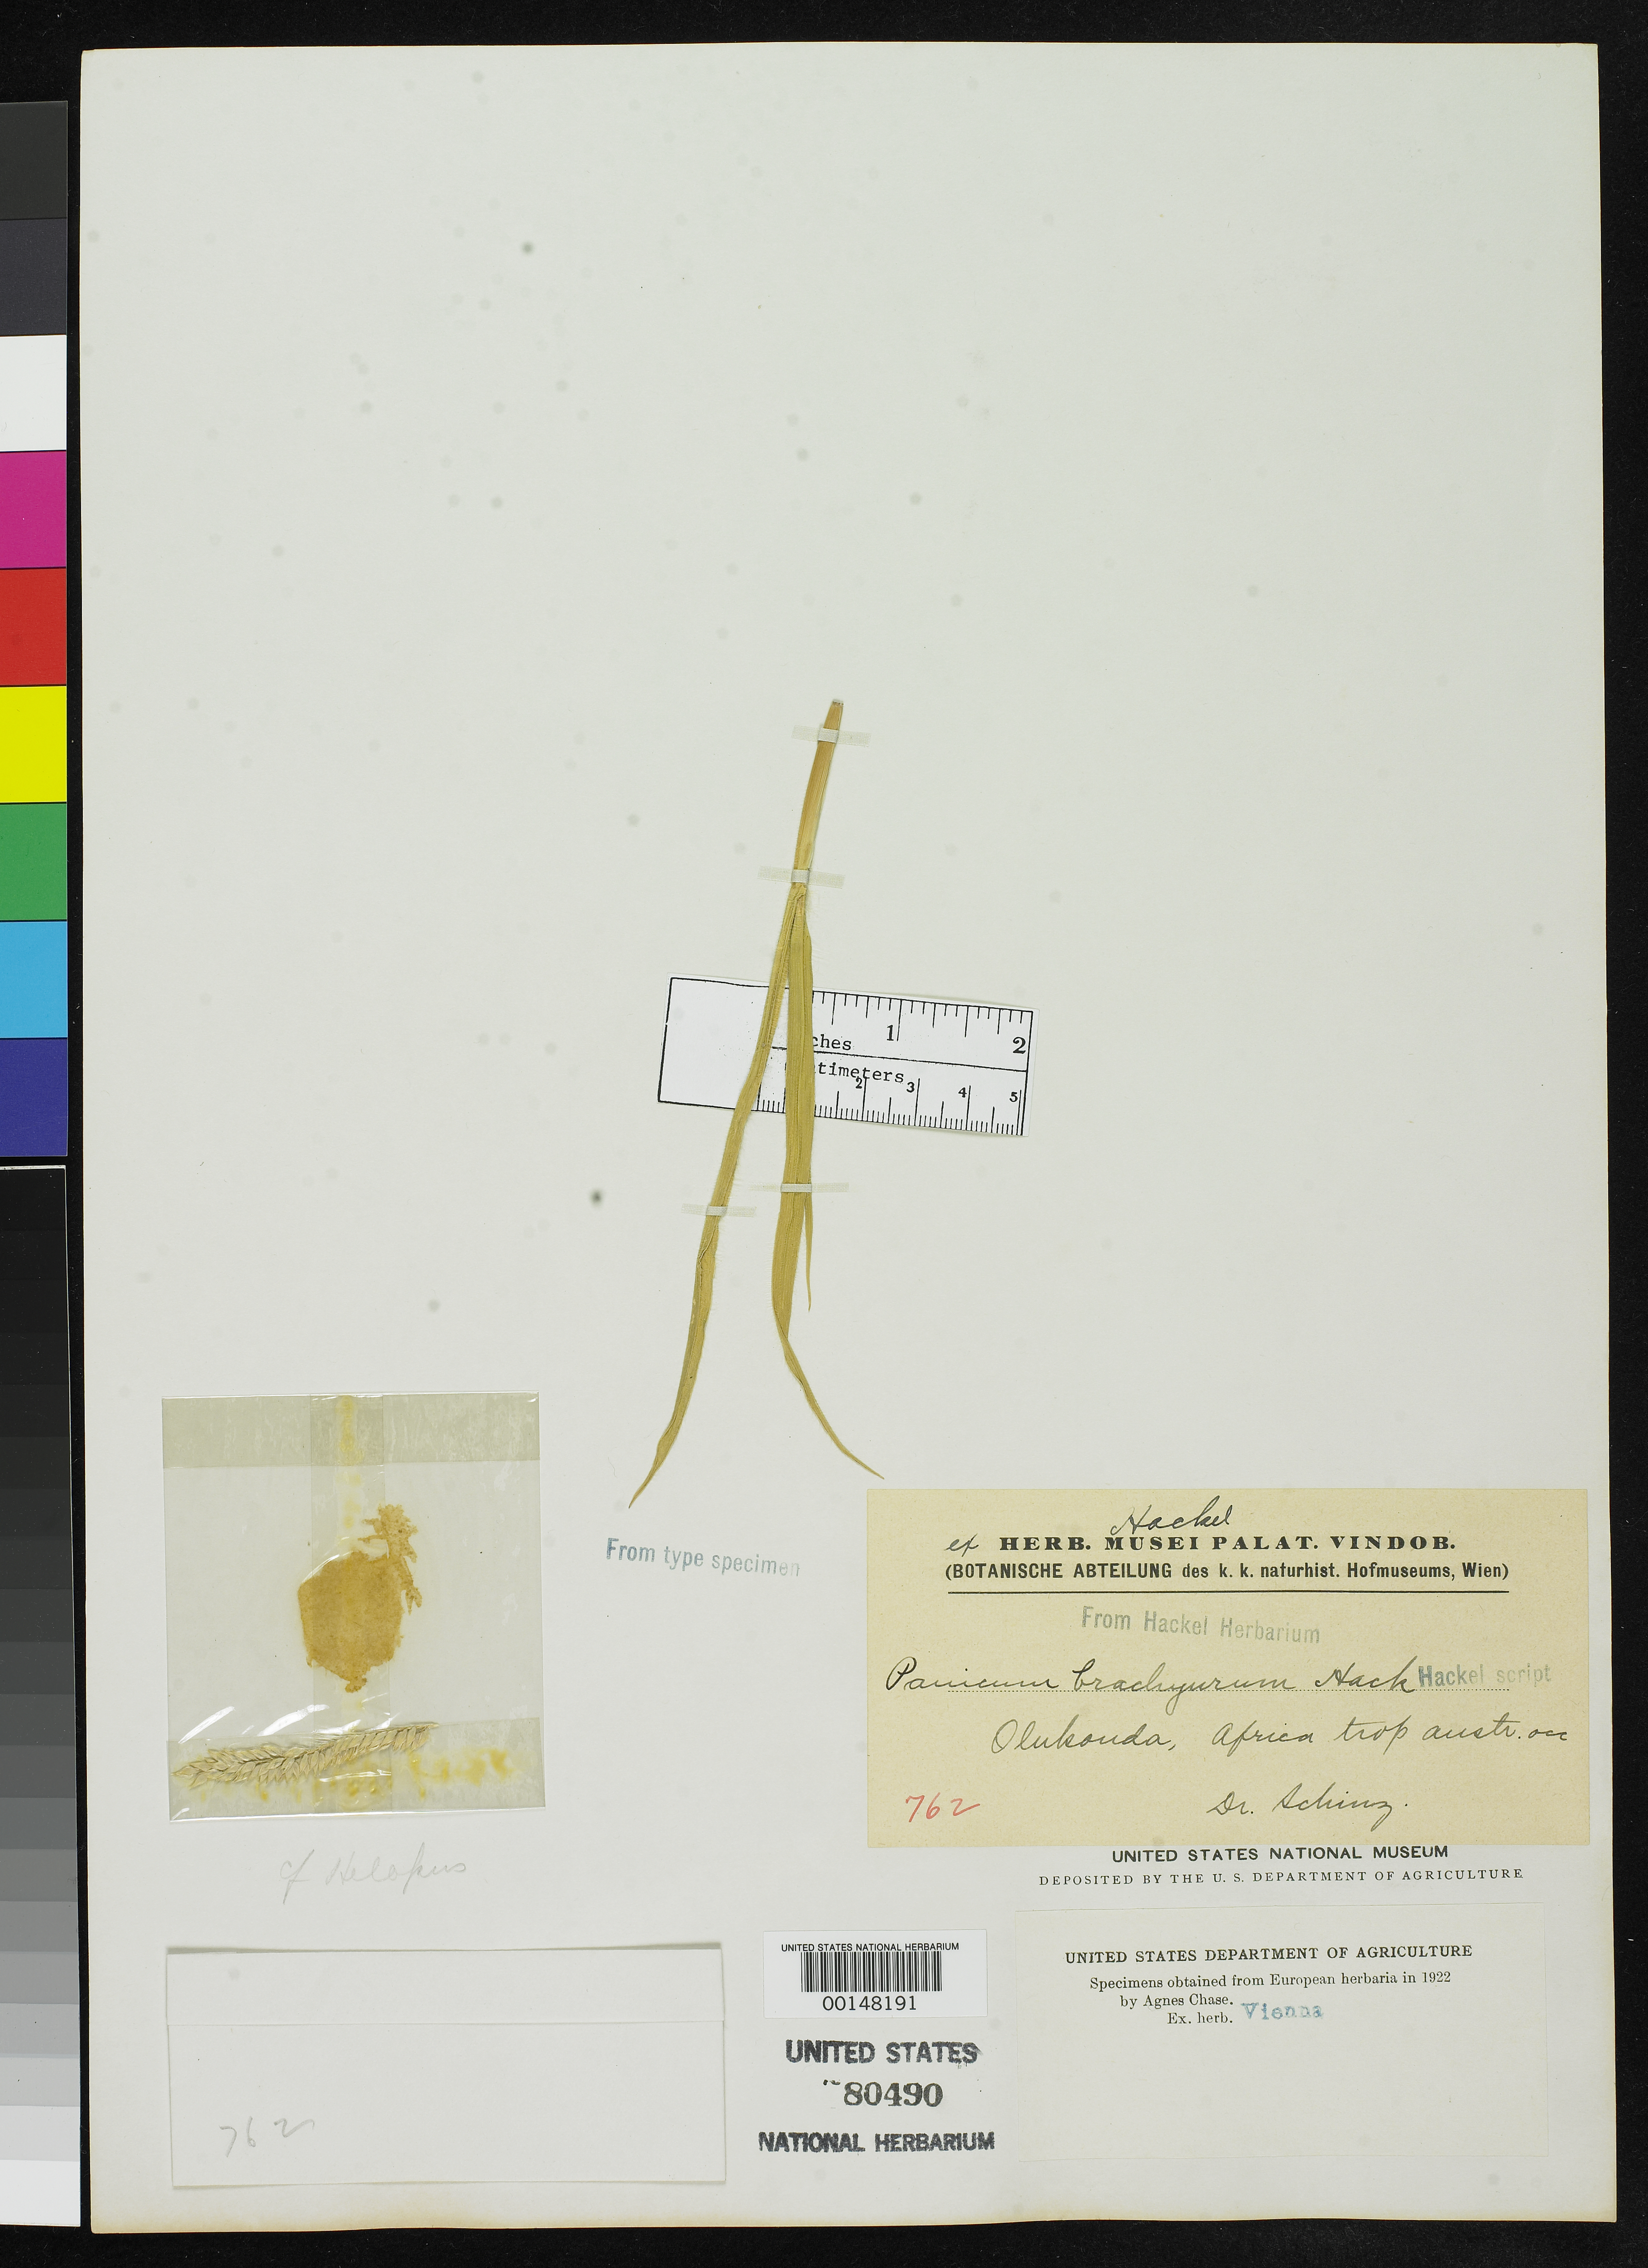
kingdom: Plantae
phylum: Tracheophyta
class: Liliopsida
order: Poales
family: Poaceae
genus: Panicum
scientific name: Panicum brachyurum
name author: Hack. in Schinz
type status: Type Fragment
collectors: J. Schenck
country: Namibia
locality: Olukonda.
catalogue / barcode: US 80490